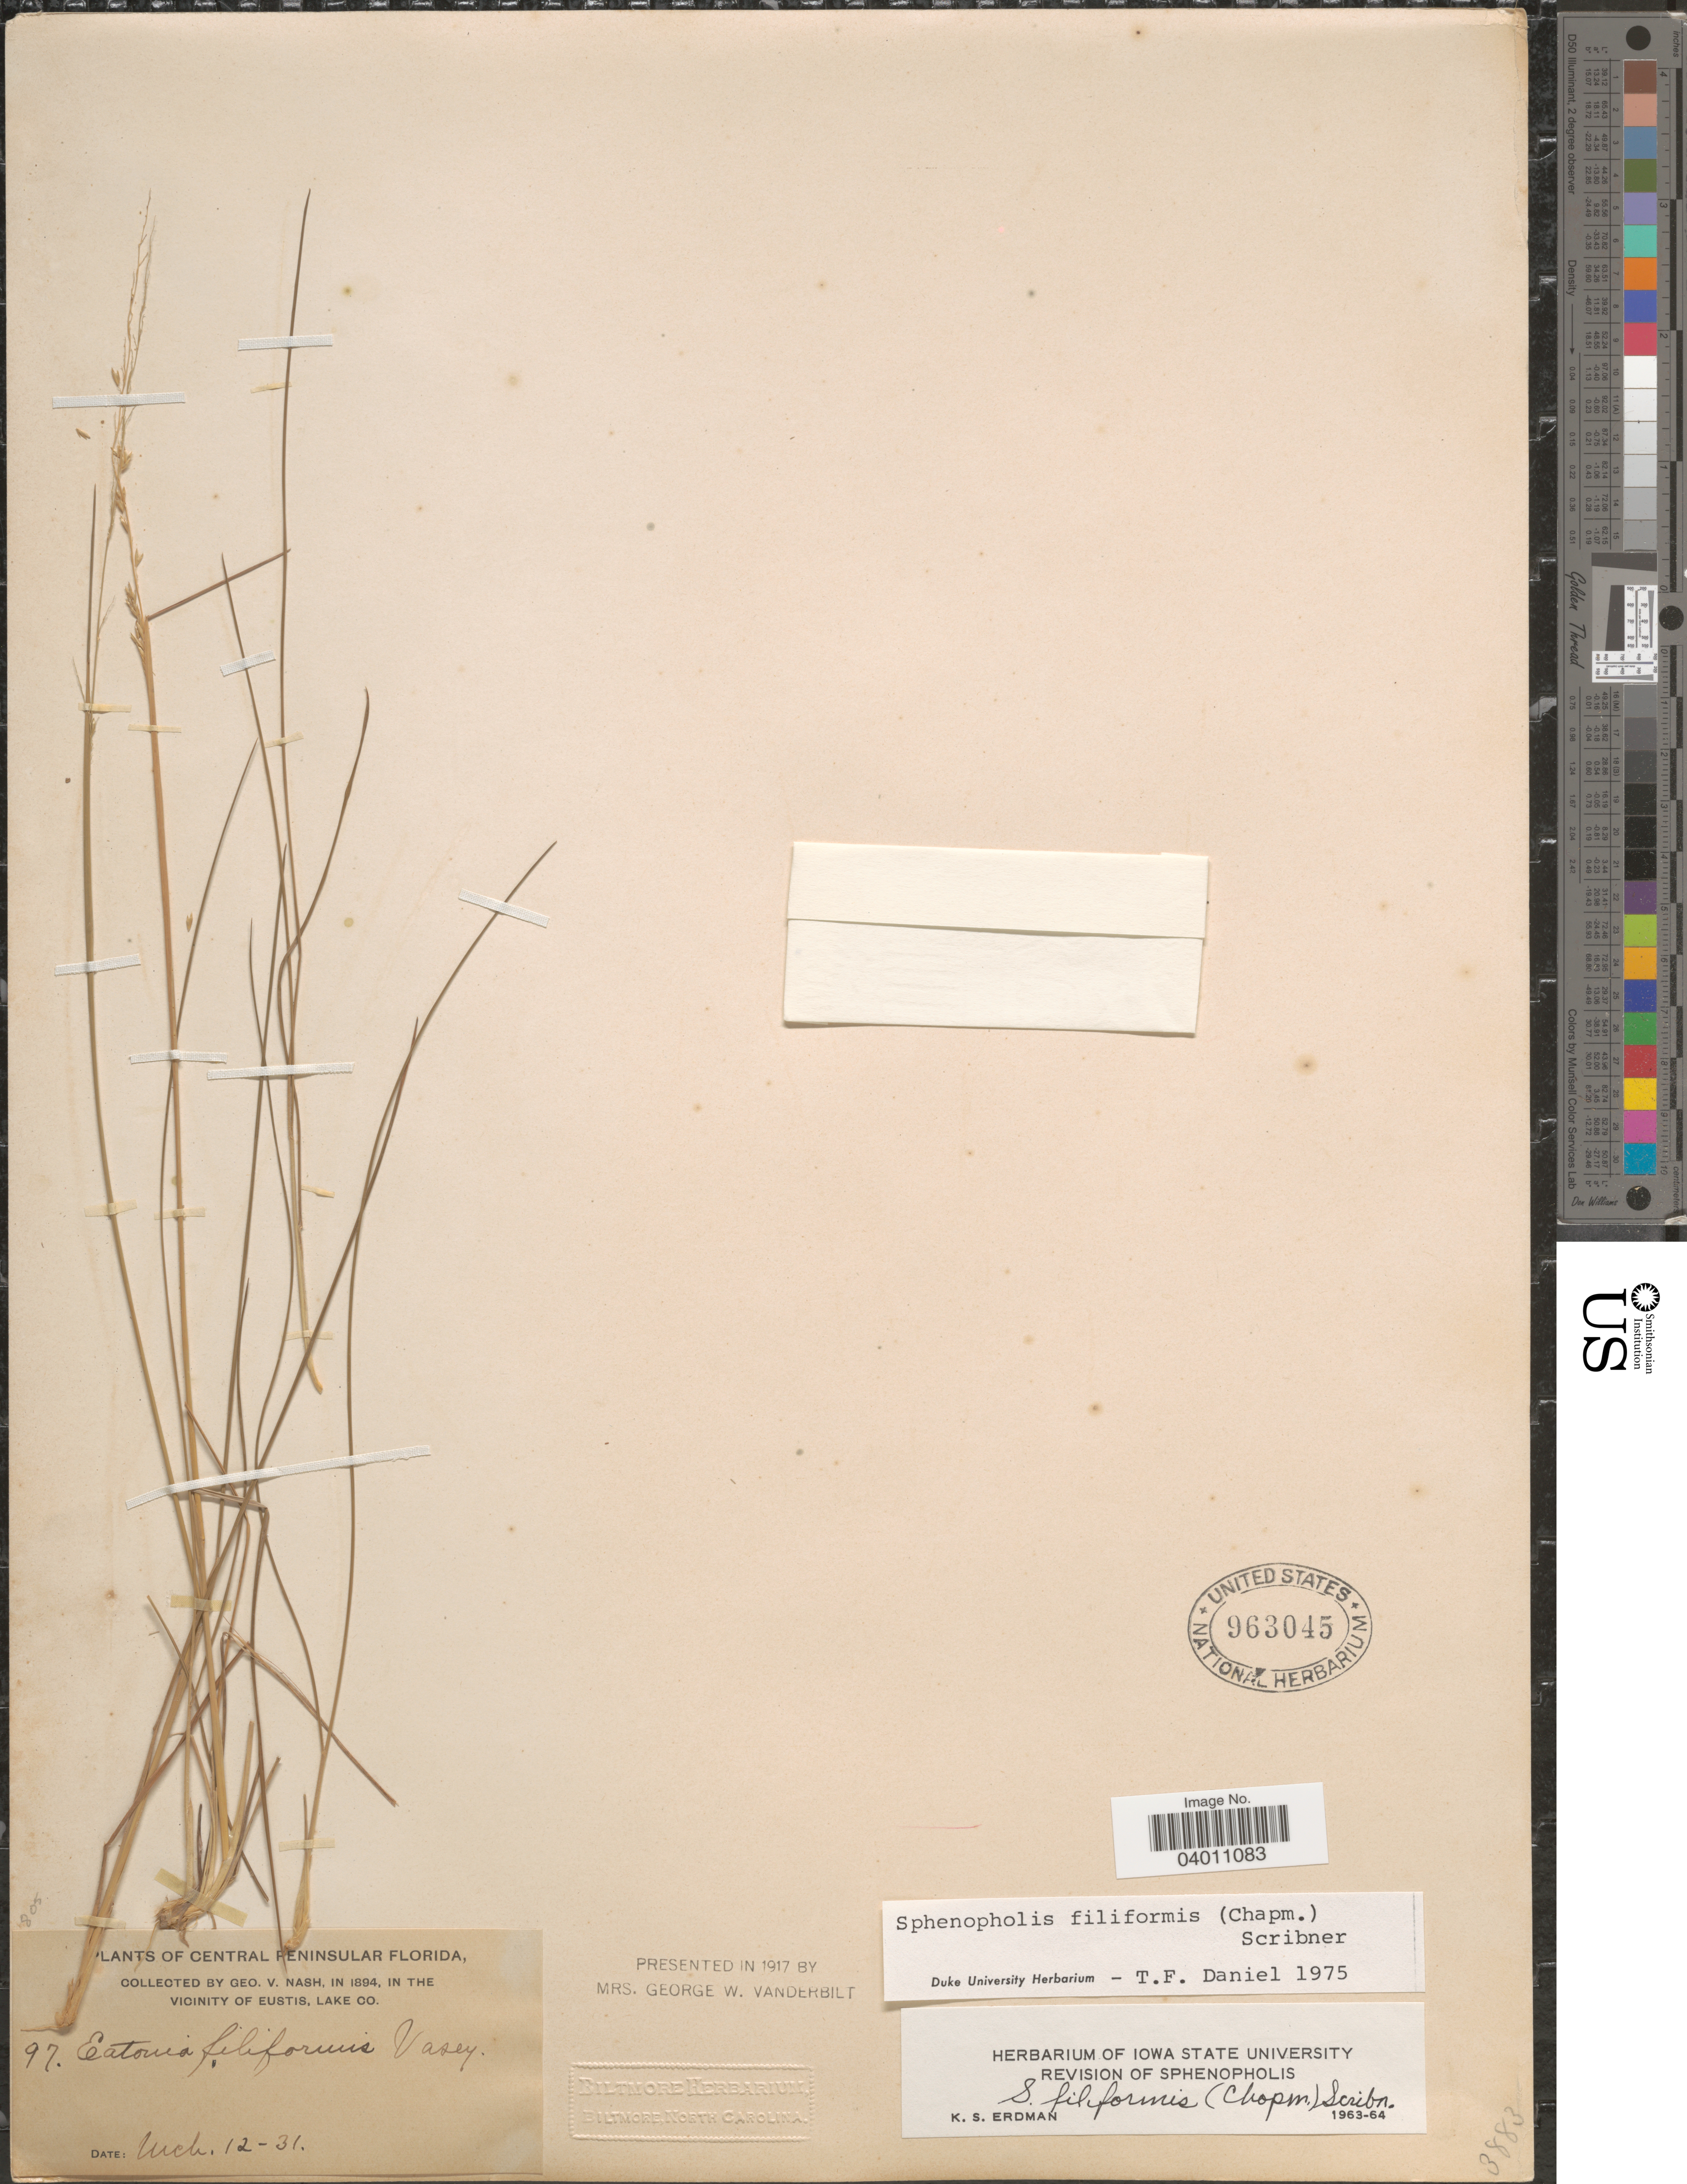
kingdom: Plantae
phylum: Tracheophyta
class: Liliopsida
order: Poales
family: Poaceae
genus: Sphenopholis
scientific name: Sphenopholis filiformis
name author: (Chapm.) Scribn.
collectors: G. V. Nash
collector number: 97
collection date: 1894-03-12/1894-03-31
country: United States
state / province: Florida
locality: Central Peninsular Florida, in the vicinity of Eustis, Lake Co.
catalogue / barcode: US 963045